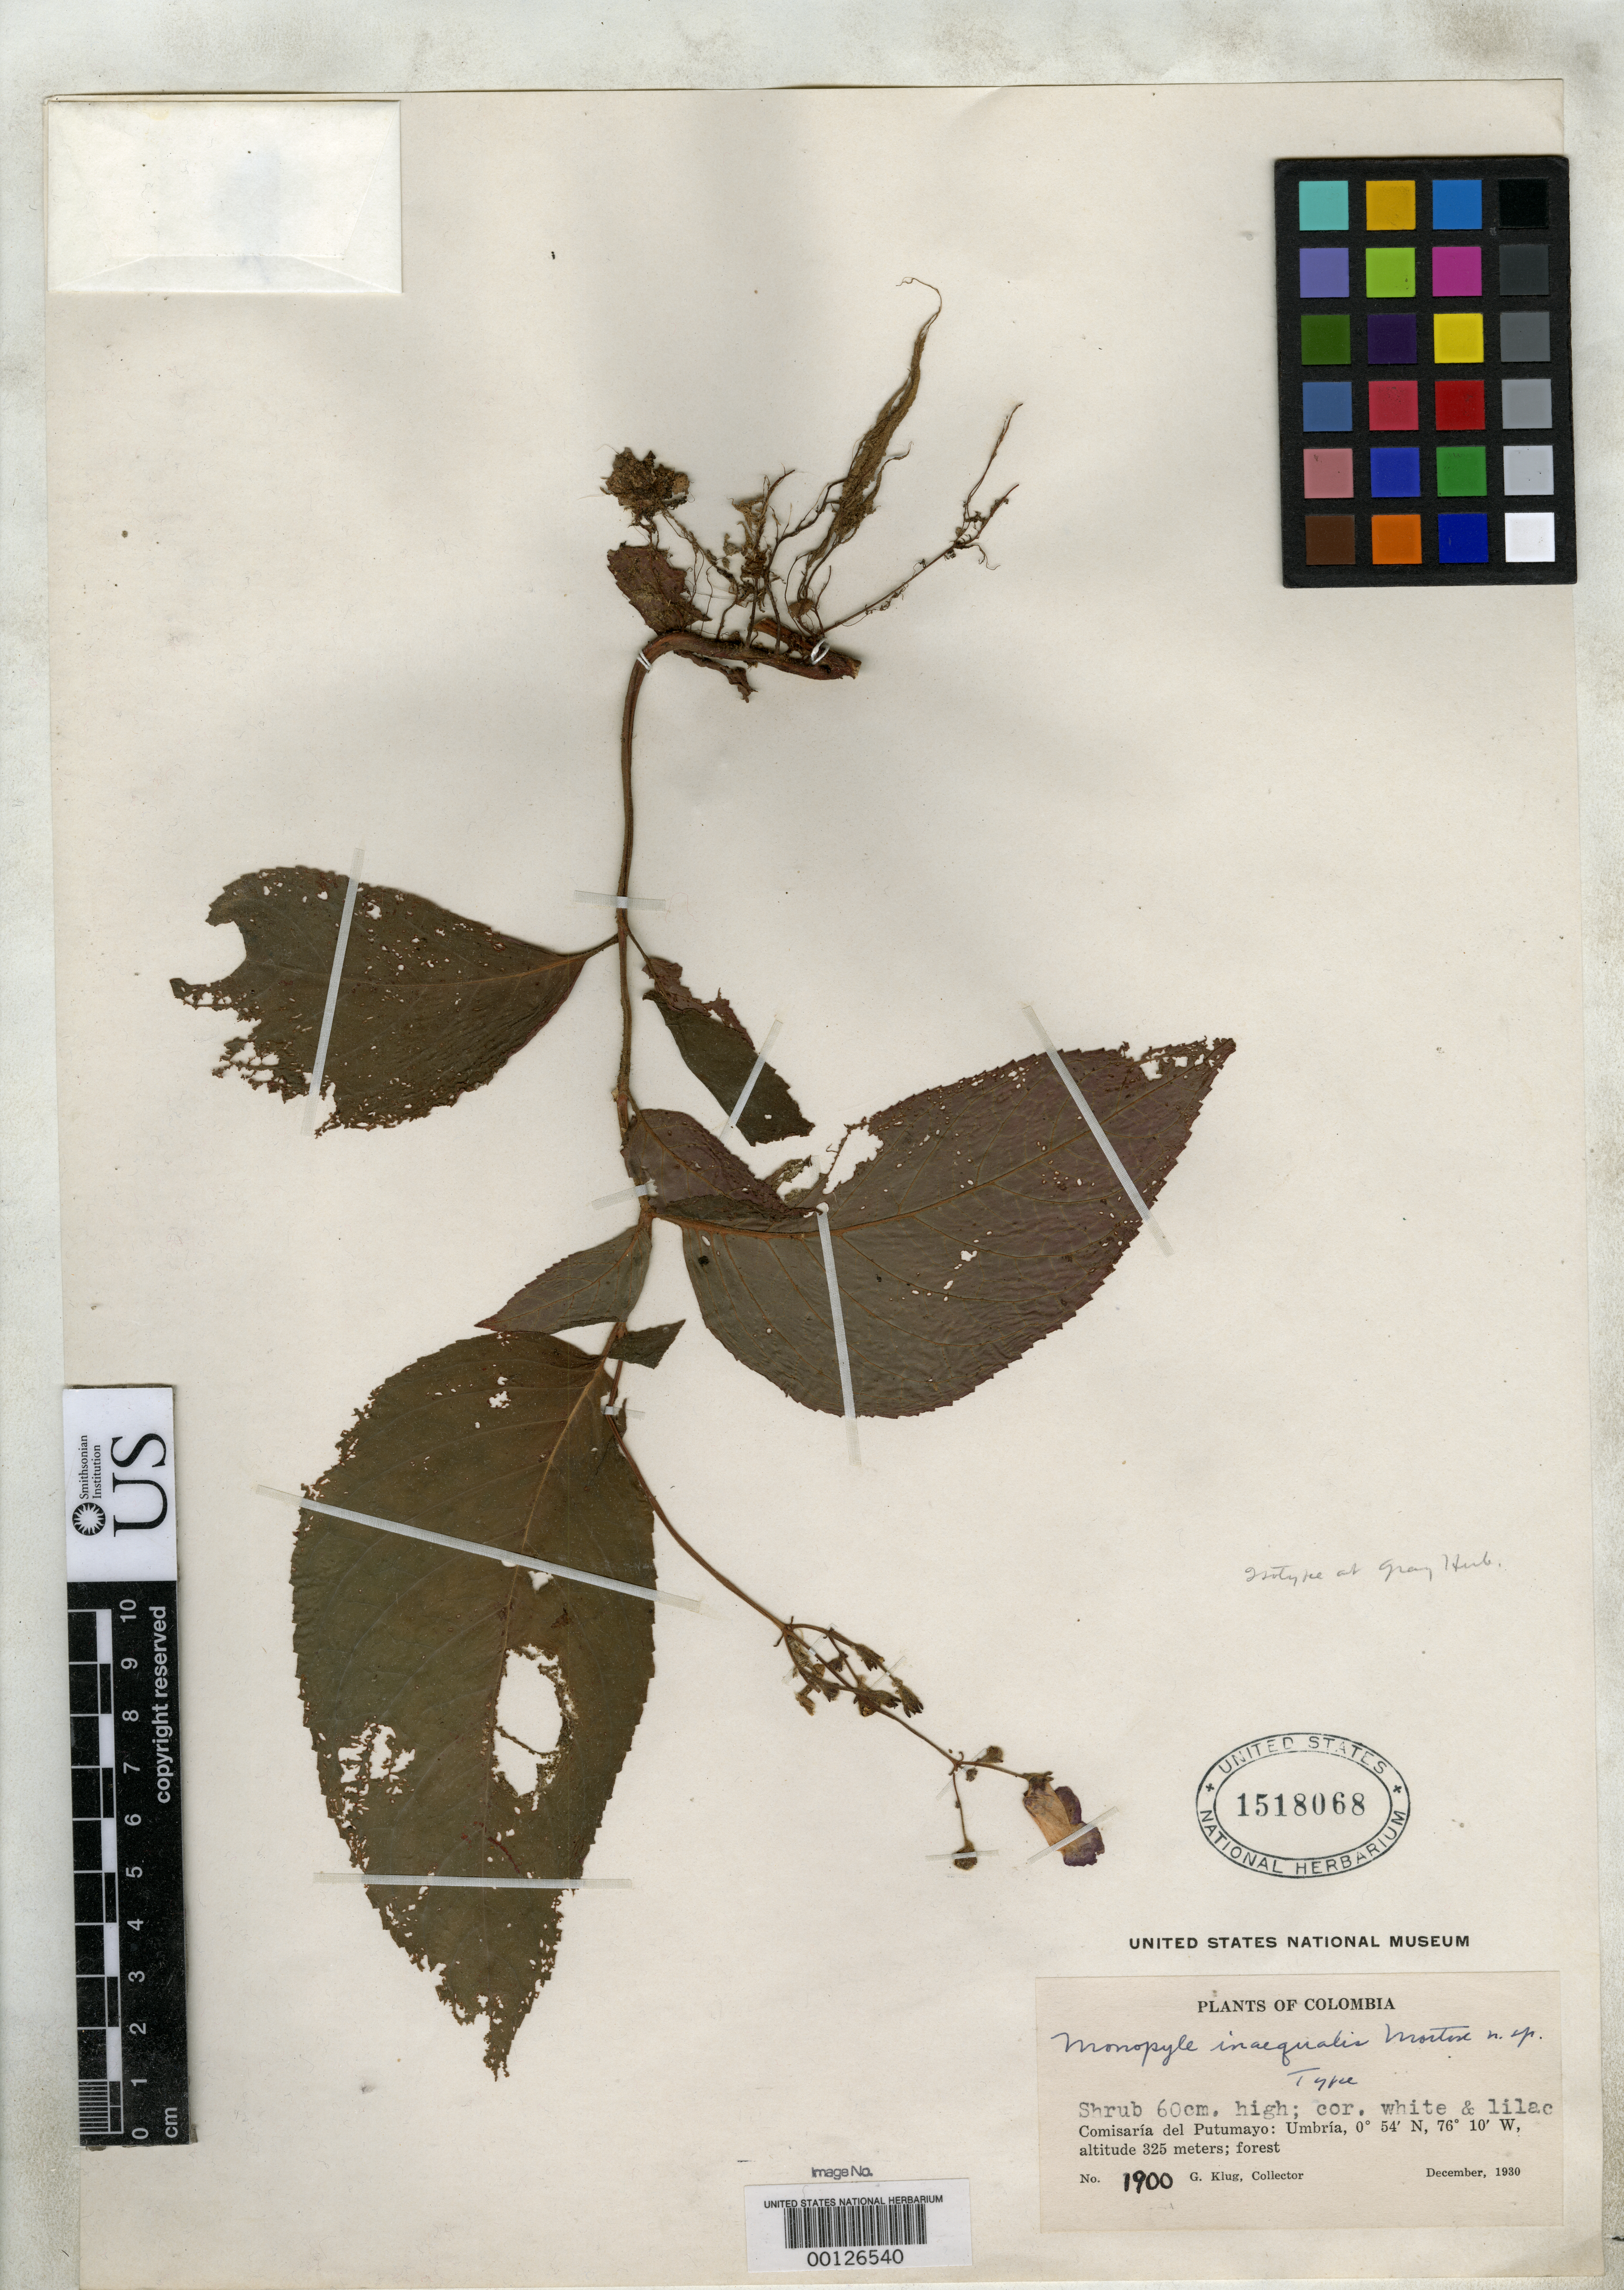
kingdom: Plantae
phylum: Tracheophyta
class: Magnoliopsida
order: Lamiales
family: Gesneriaceae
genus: Monopyle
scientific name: Monopyle inaequalis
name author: C.V. Morton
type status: Holotype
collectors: G. Klug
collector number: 1900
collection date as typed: Dec 1930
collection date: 1930-12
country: Colombia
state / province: Putumayo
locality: Umbria.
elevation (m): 325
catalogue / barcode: US 1518068